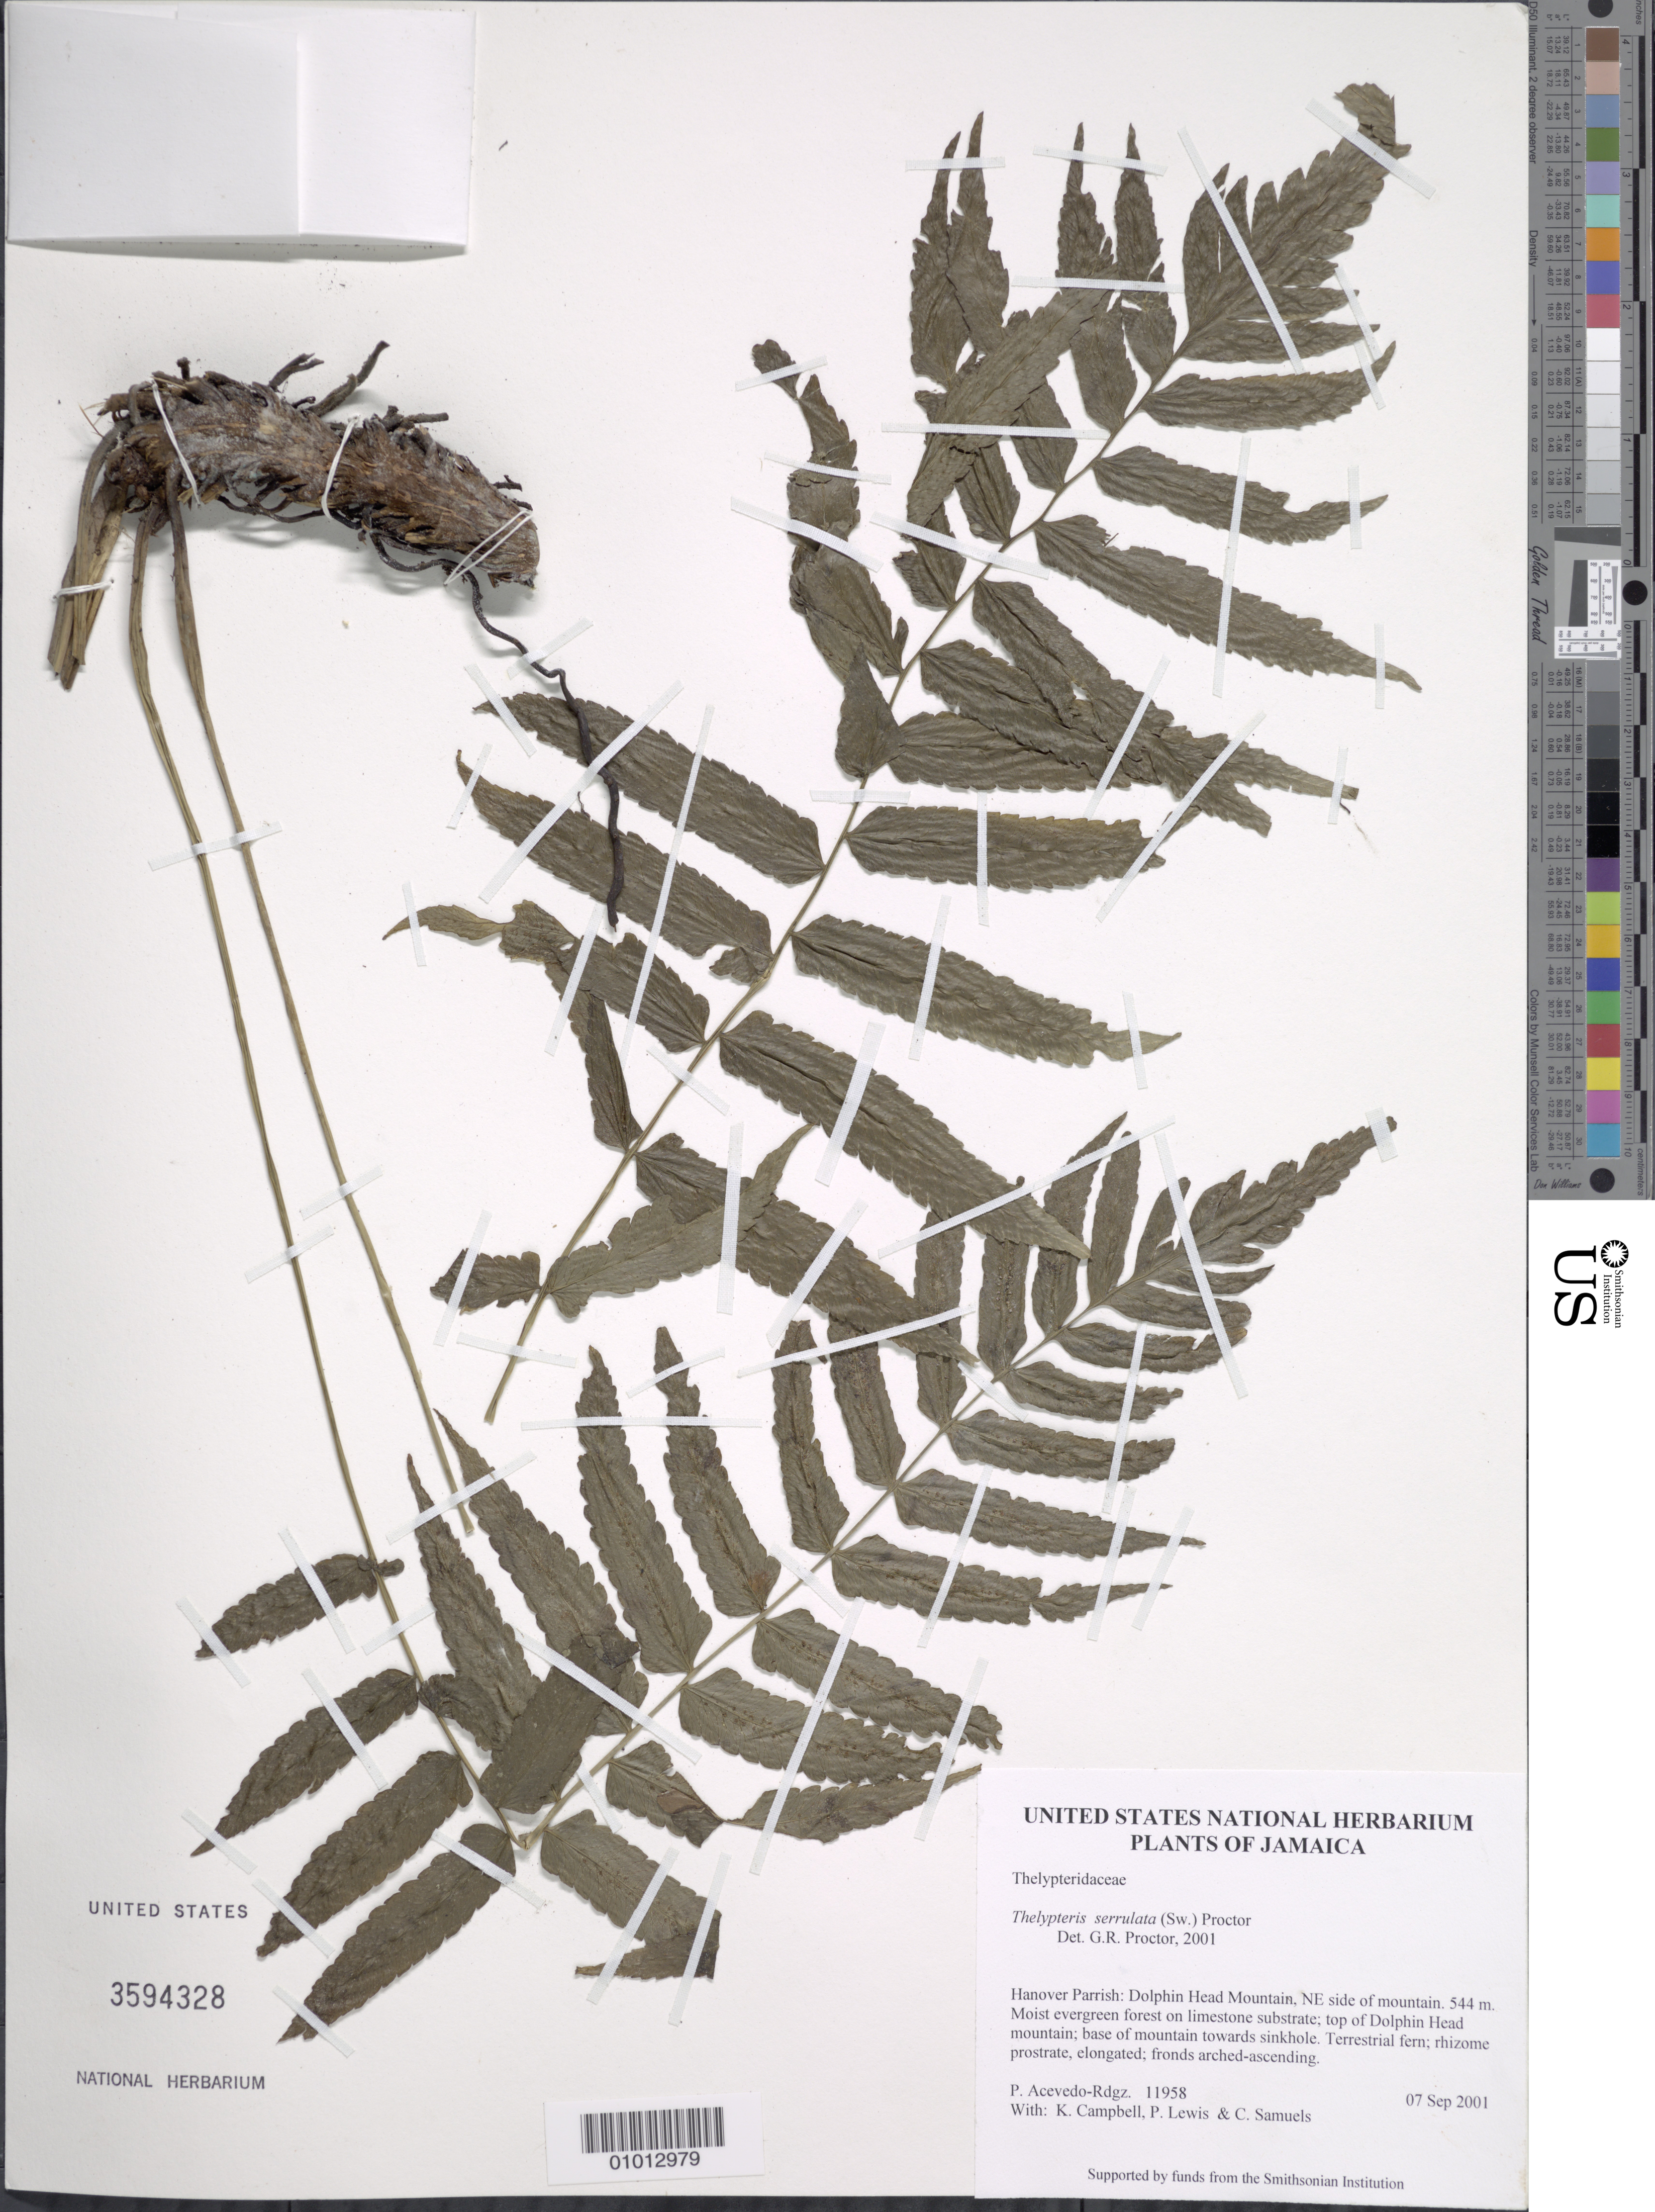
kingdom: Plantae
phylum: Tracheophyta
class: Polypodiopsida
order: Polypodiales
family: Thelypteridaceae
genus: Goniopteris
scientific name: Goniopteris serrulata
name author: (Sw.) J. Sm.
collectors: P. Acevedo-Rodr., K. Campbell, P. Lewis & C. Samuels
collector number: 11958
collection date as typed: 07 Sep 2001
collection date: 2001-09-07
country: Jamaica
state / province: Hanover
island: Jamaica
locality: Hanover Parrish: Dolphin Head Mountain, NE side of mountain.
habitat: Moist evergreen forest on limestone substrate; top of Dolphin Head mountain; base of mountain towards sinkhole.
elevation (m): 544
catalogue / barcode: US 3594328